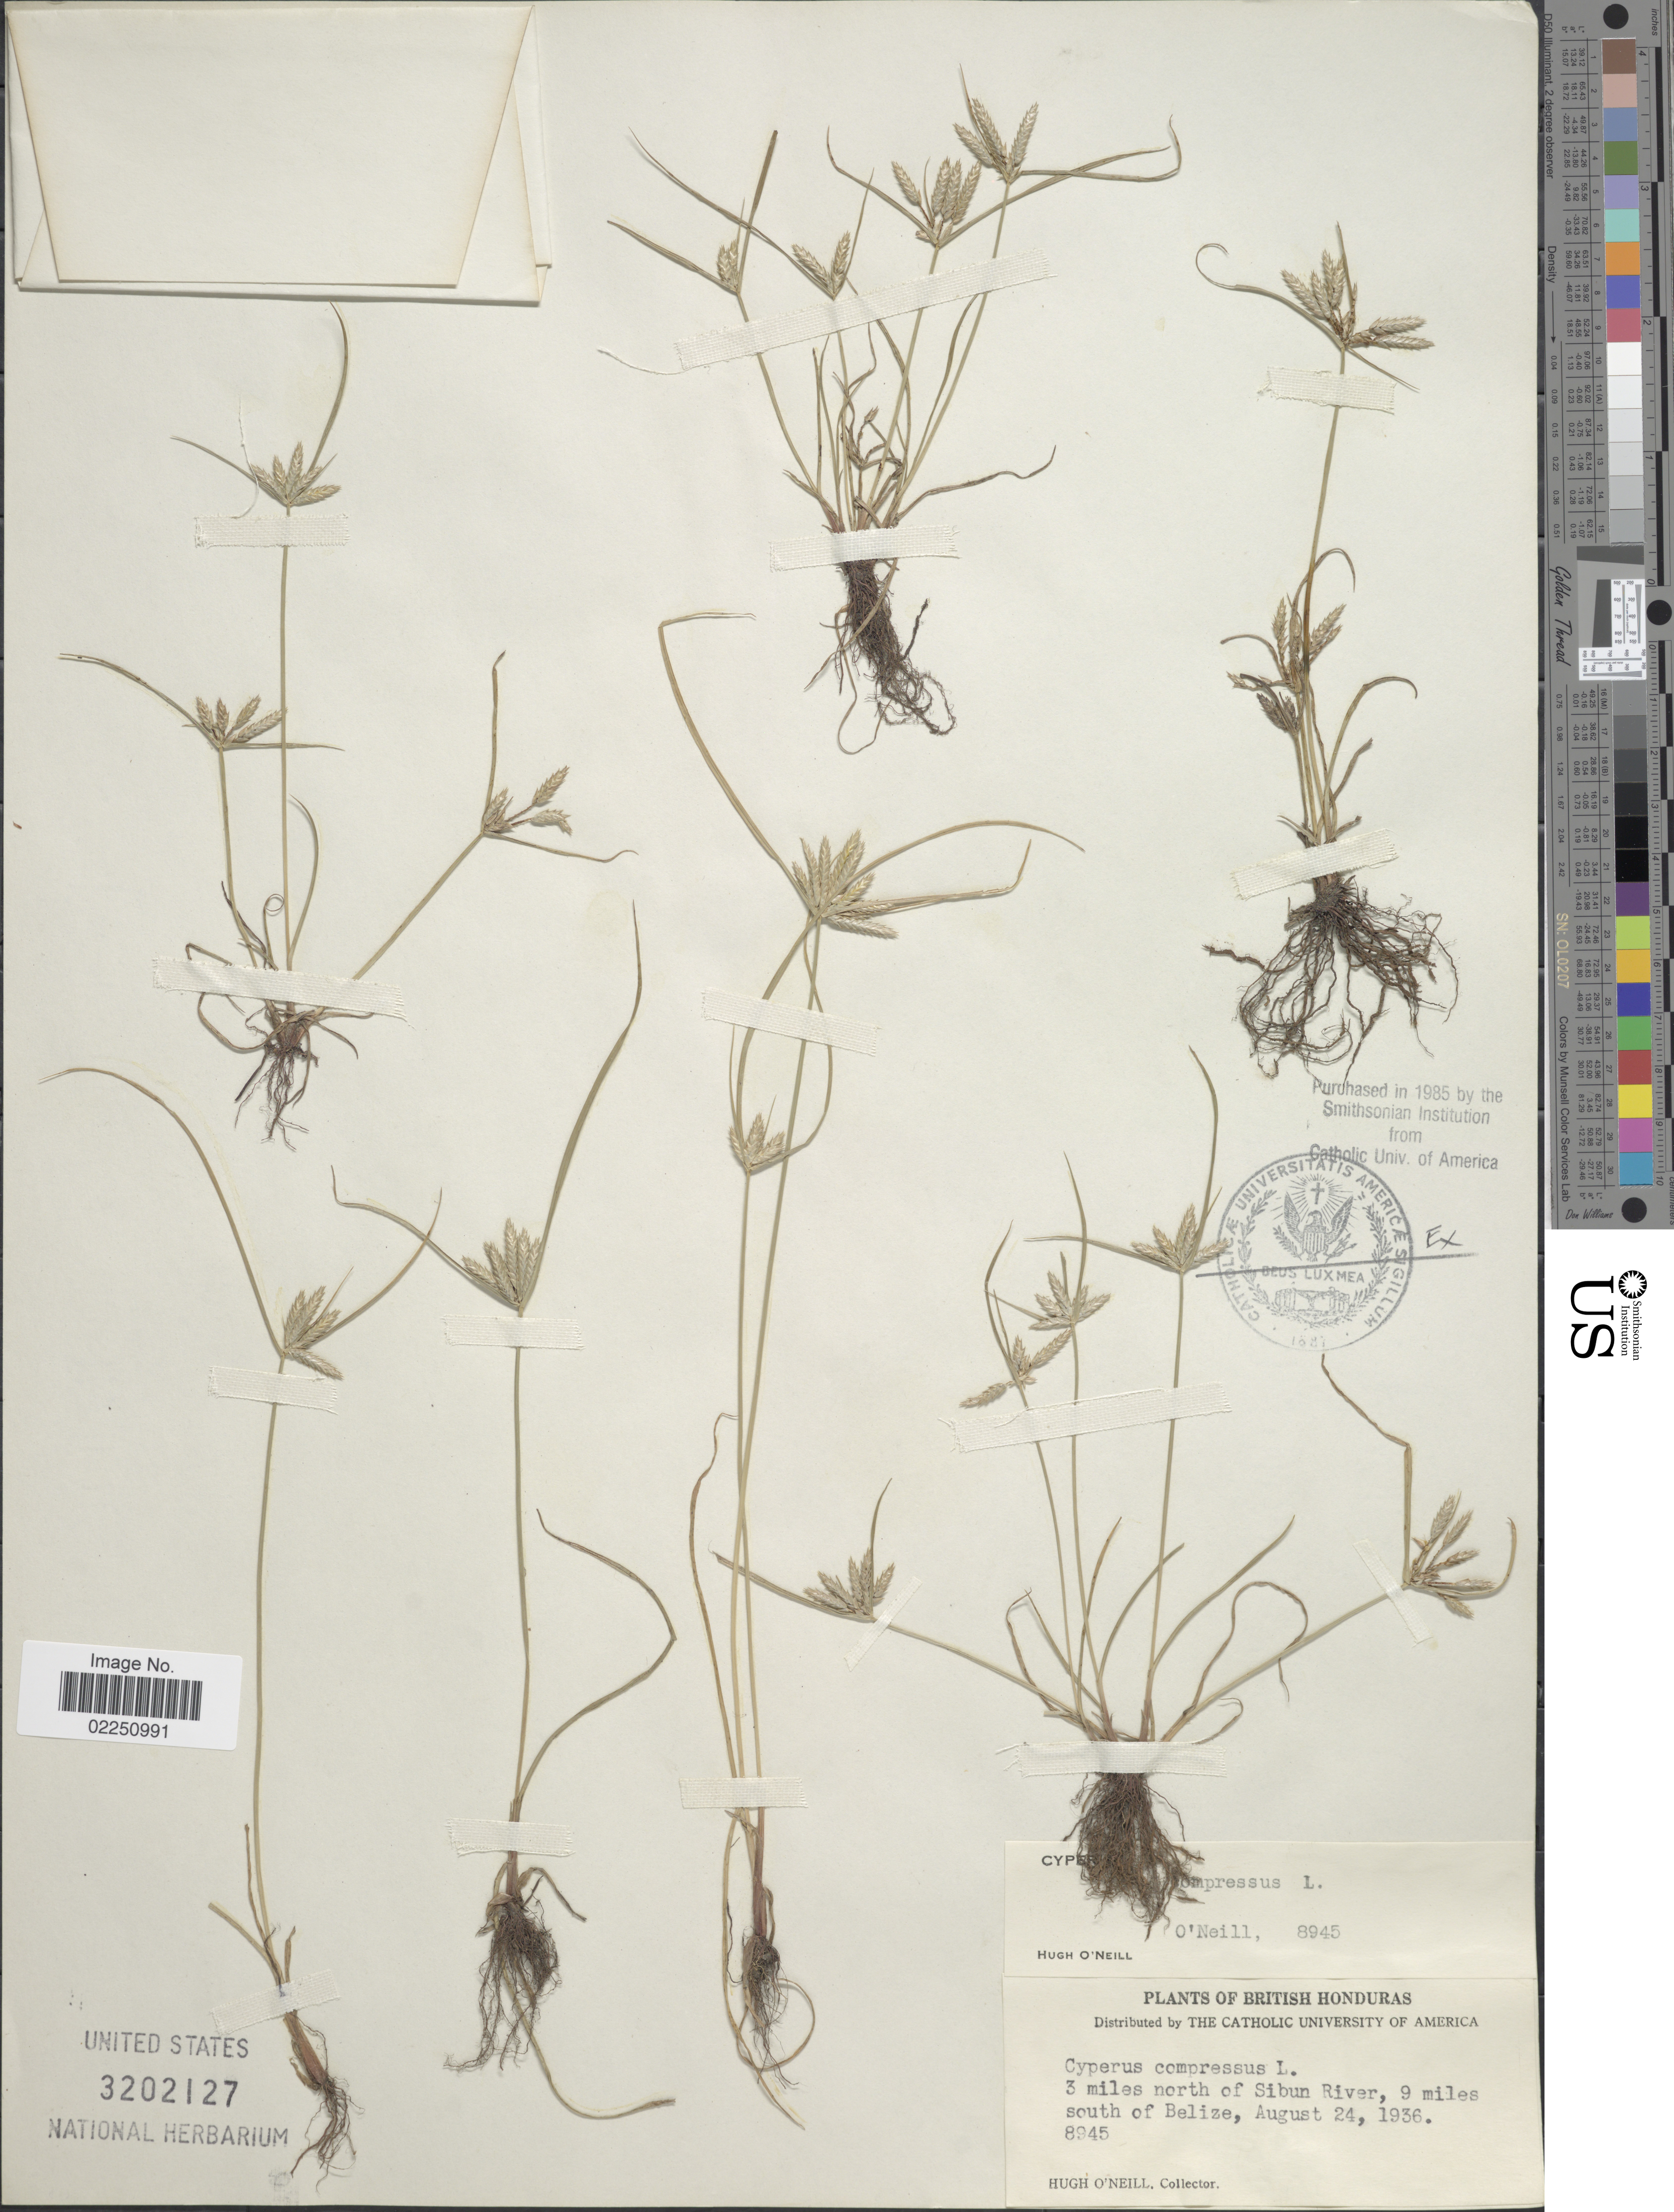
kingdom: Plantae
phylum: Tracheophyta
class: Liliopsida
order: Poales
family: Cyperaceae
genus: Cyperus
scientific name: Cyperus compressus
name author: L.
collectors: H. O'Neill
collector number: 8945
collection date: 1936-08-24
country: Belize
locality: British Honduras. 3 miles north of Sibun River, 9 miles south of Belize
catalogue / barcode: US 3202127